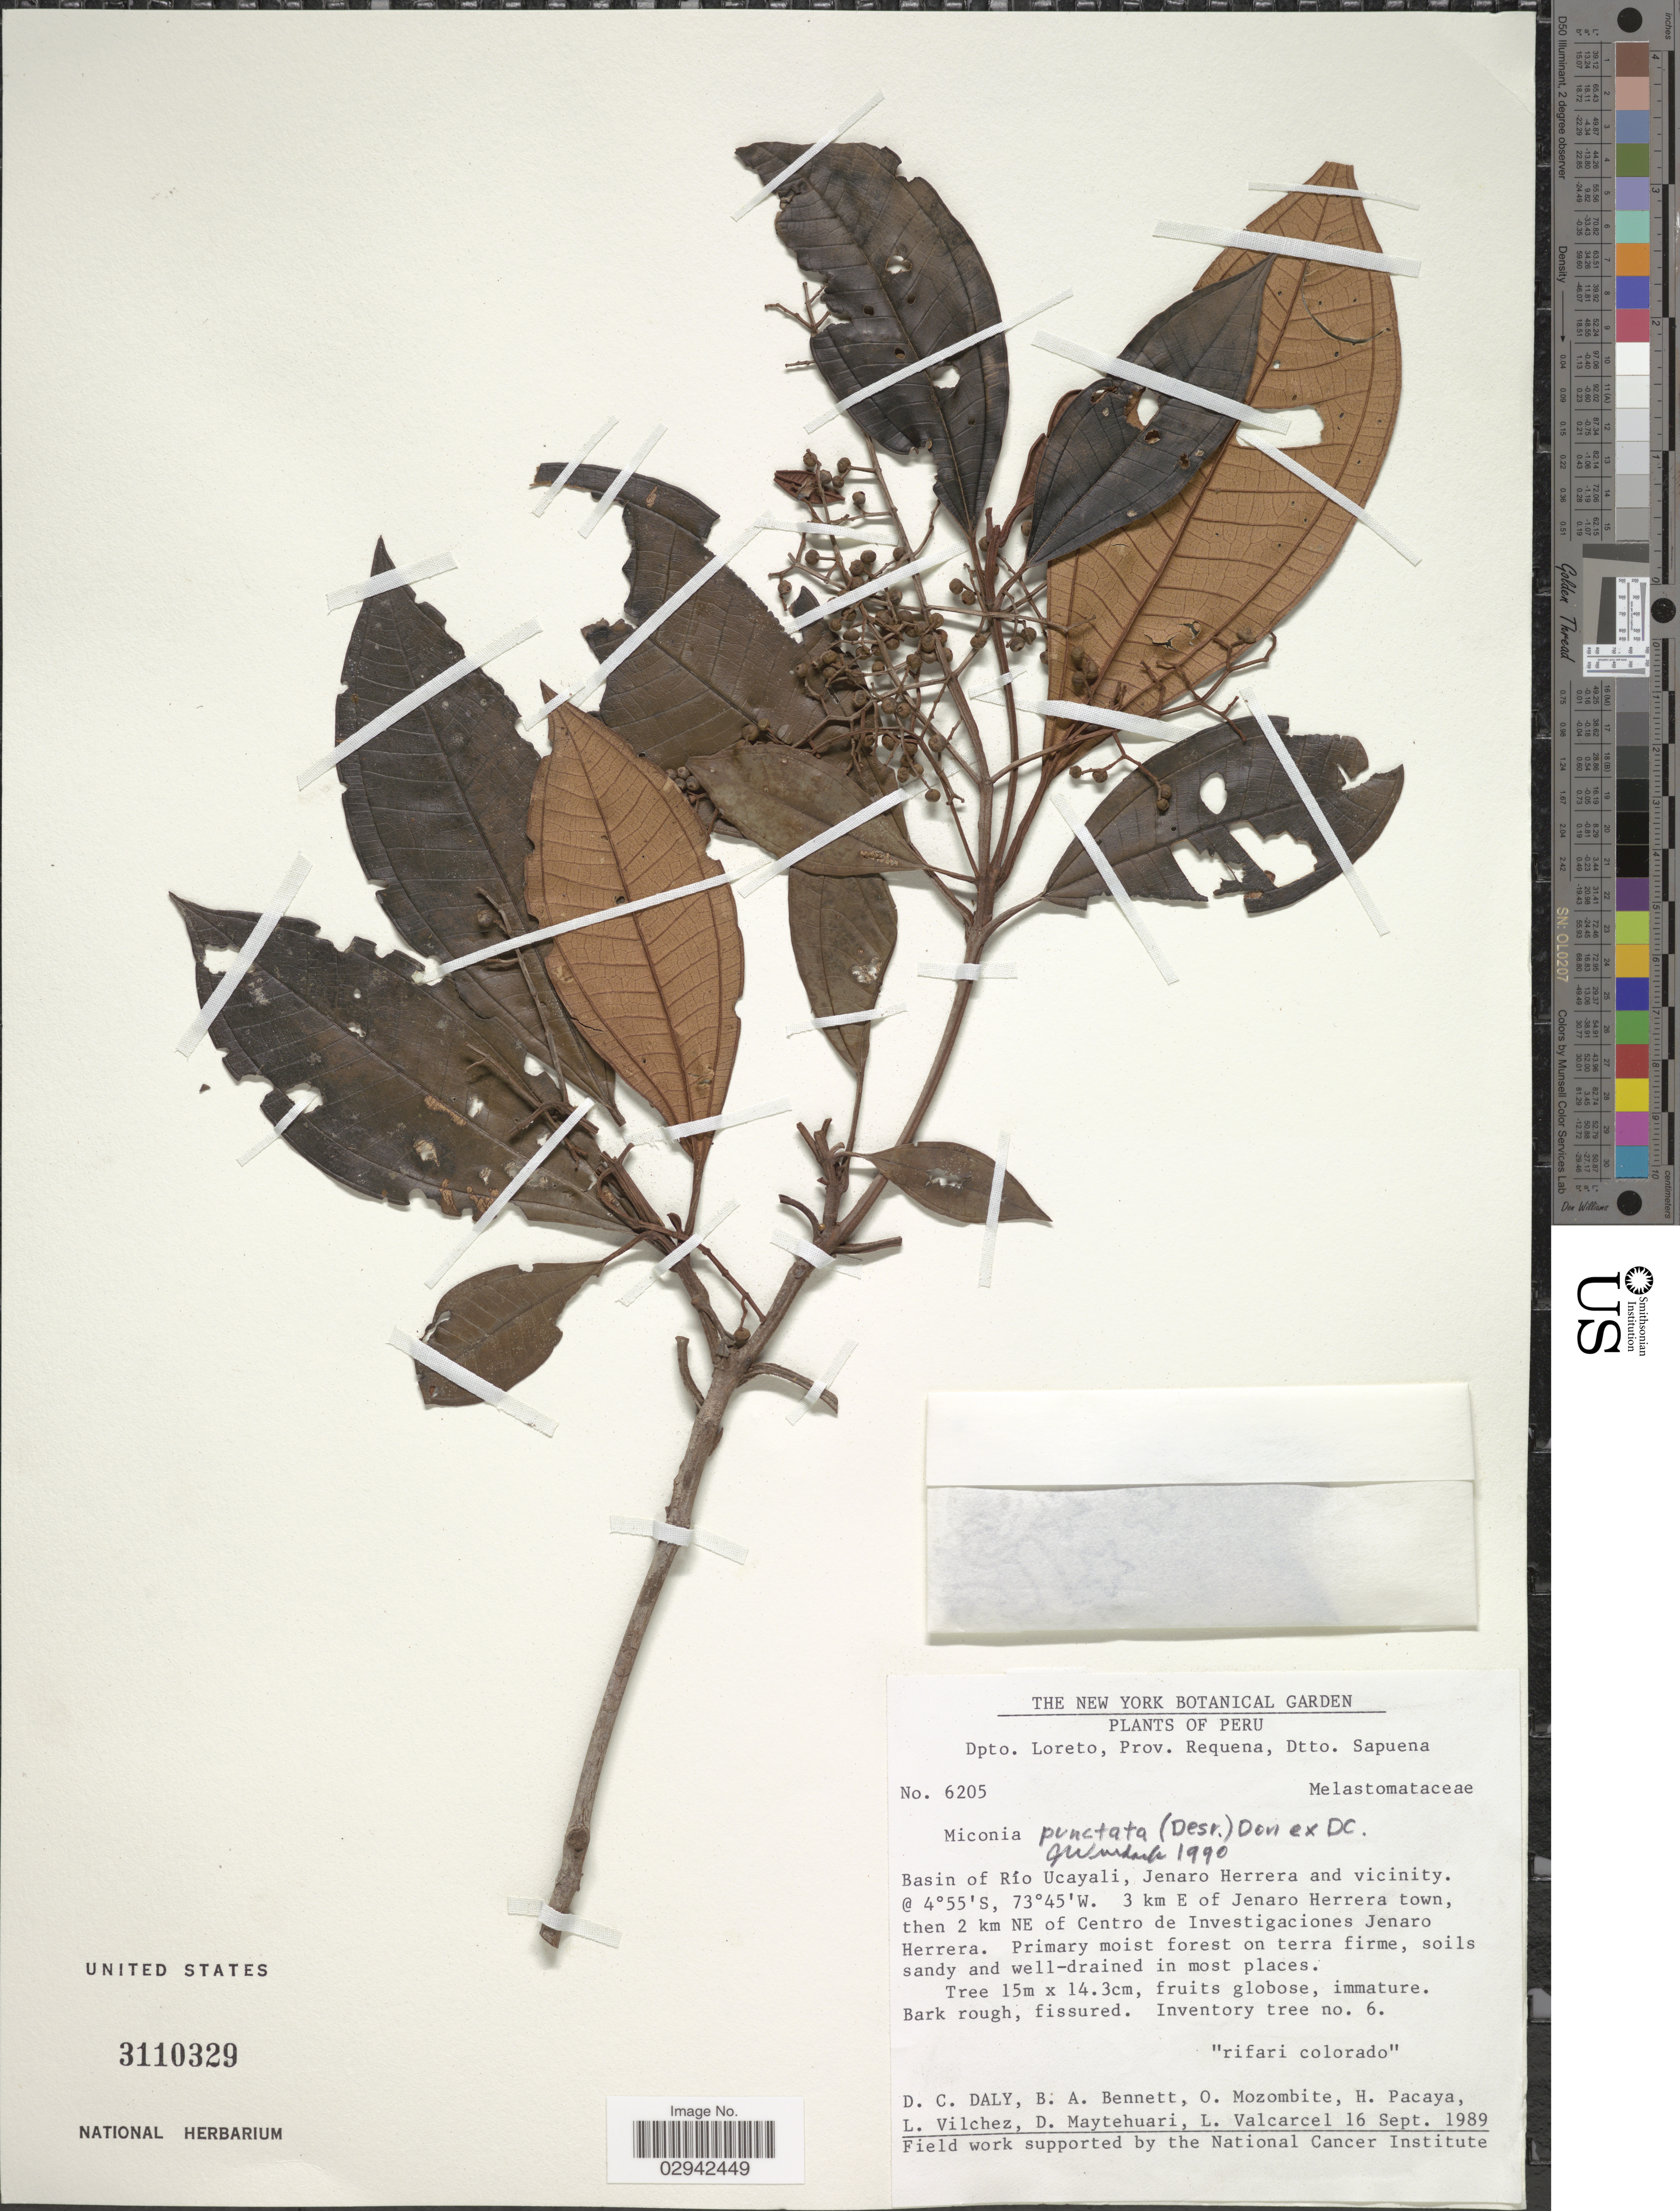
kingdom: Plantae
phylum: Tracheophyta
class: Magnoliopsida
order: Myrtales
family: Melastomataceae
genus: Miconia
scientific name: Miconia punctata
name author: (Desr.) D. Don ex DC.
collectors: D. C. Daly, B. A. Bennett, O. Mozombite, H. Pacaya & et al.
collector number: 6205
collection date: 1989-09-16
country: Peru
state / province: Loreto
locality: Dpto. Loreto, Prov. Requena, Dtto. Sapuena, Basin of Rio Ucayali, Jenaro Herrera and vicinity, 3 km E of Jenaro Herrera town, then 2 km NE of Centro de Investigaciones Jenaro Herrera.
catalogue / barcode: US 3110329